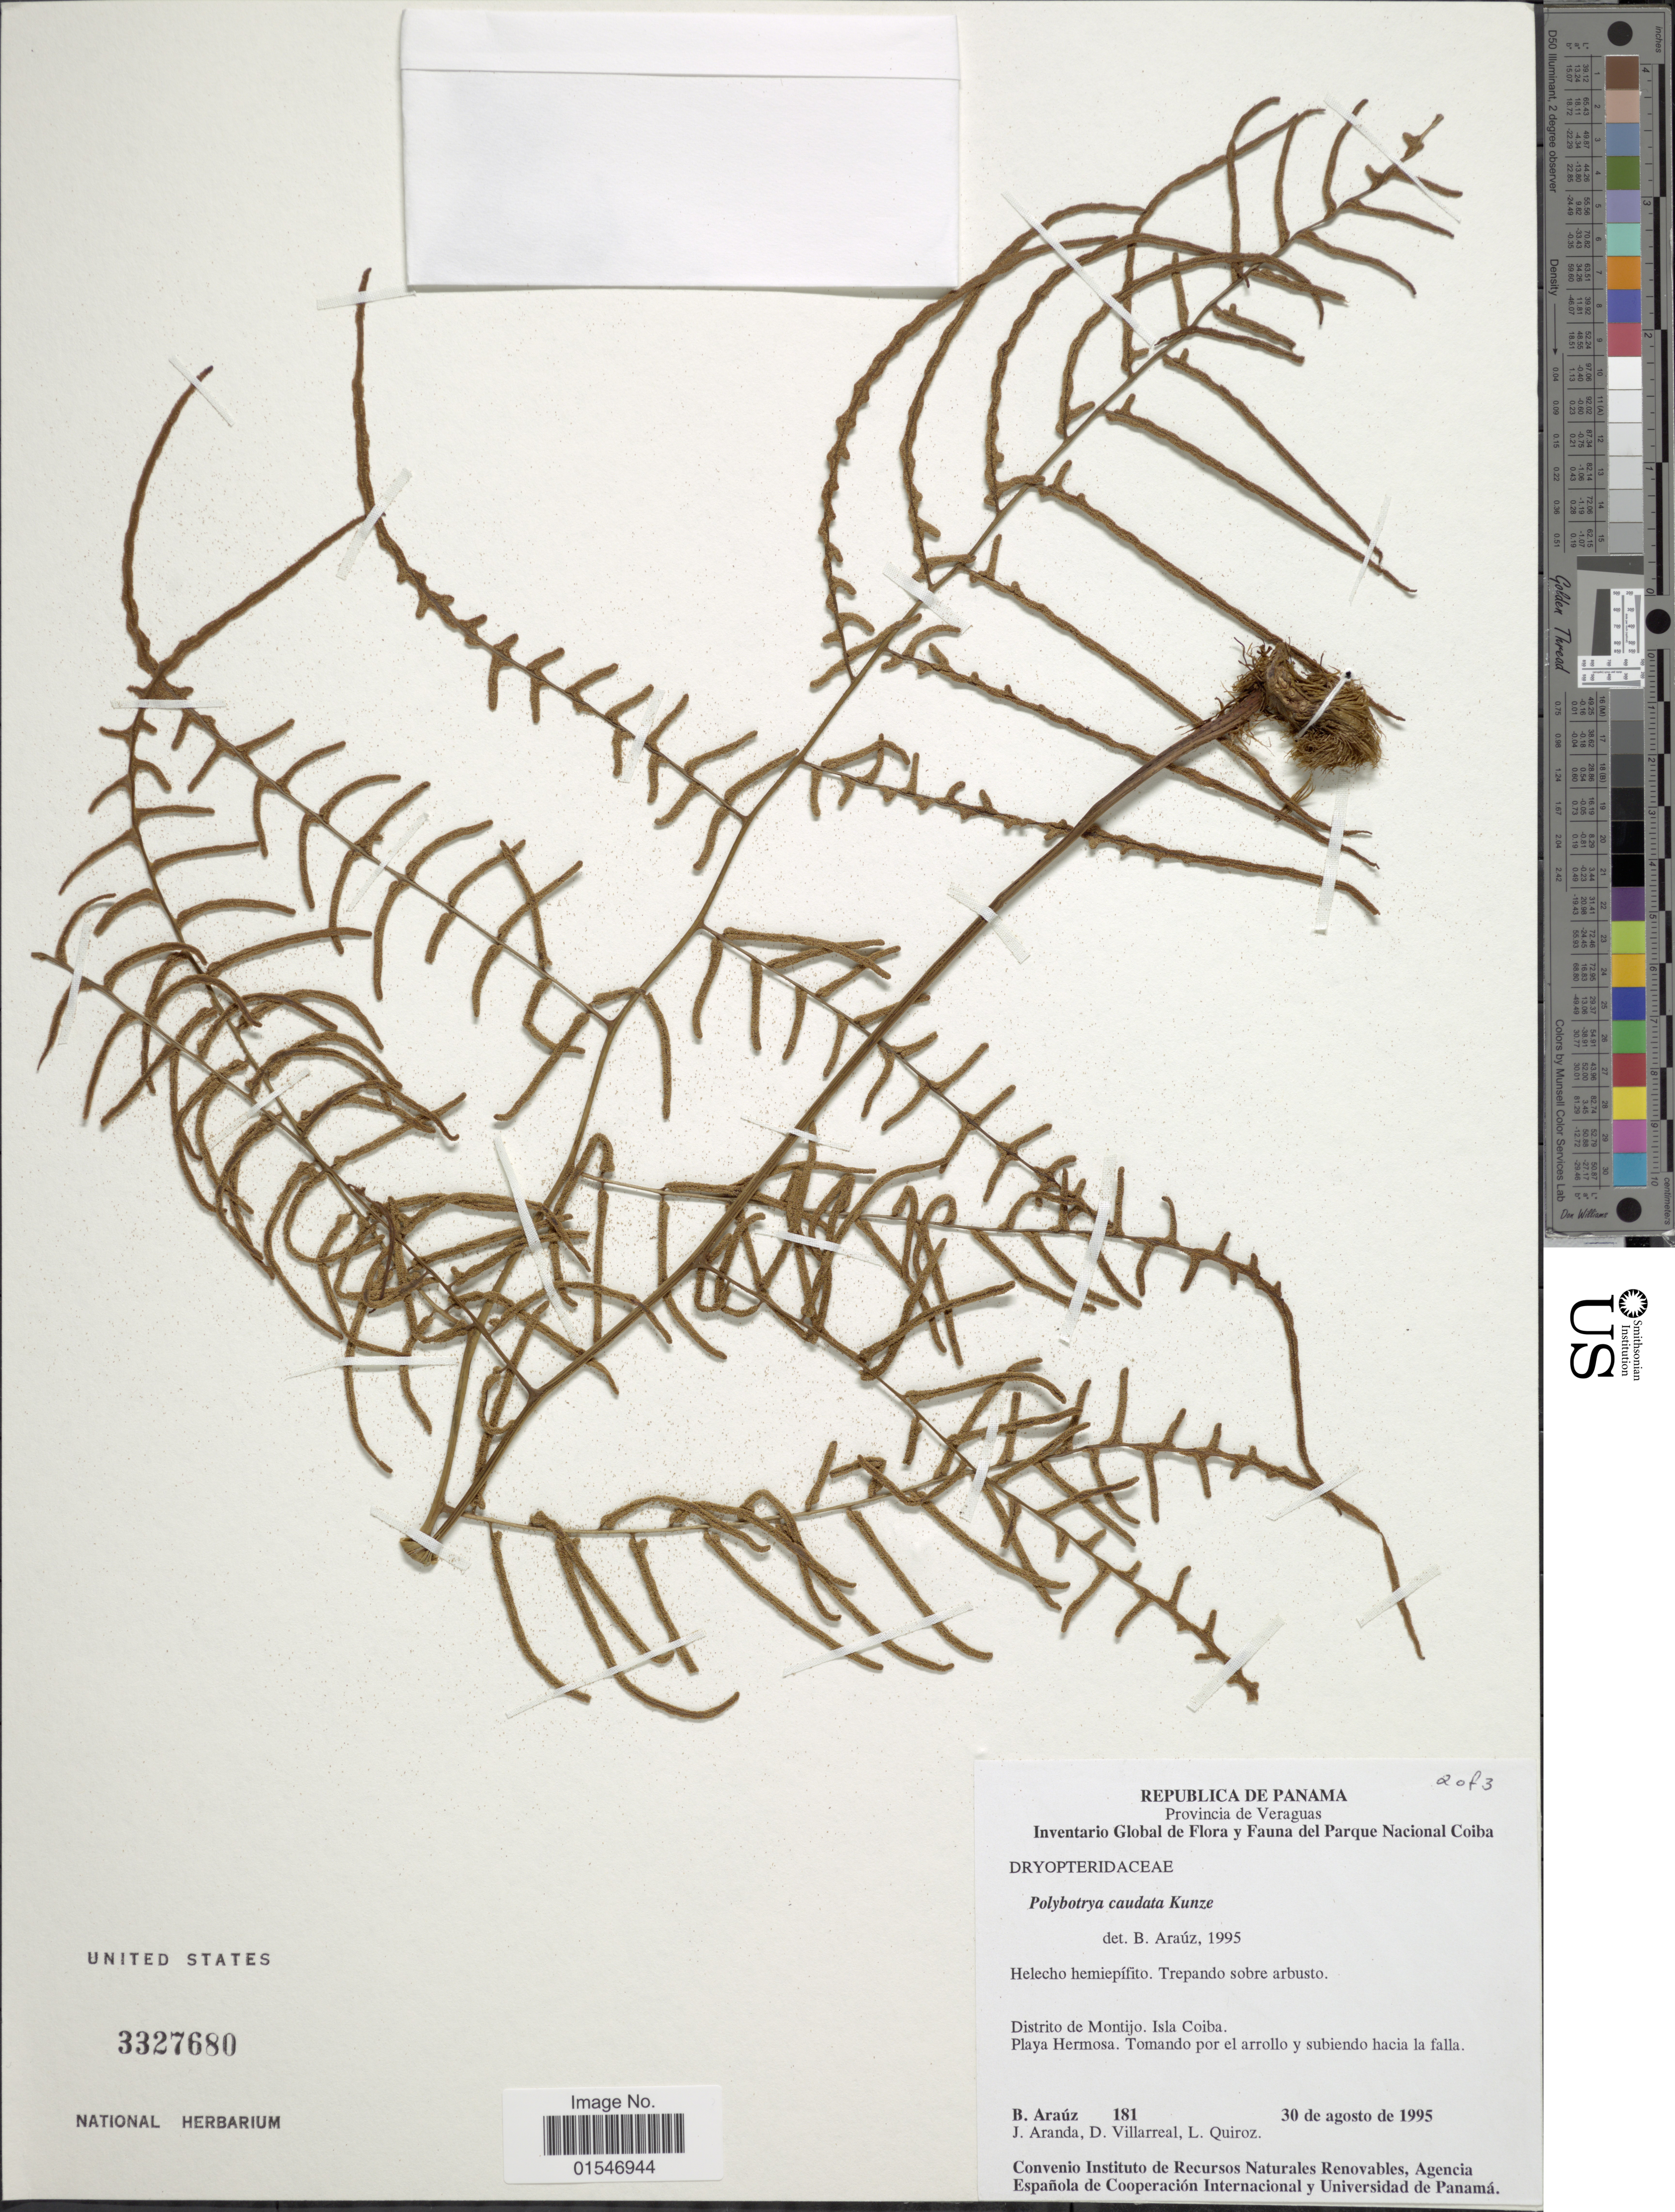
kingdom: Plantae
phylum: Tracheophyta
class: Polypodiopsida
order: Polypodiales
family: Dryopteridaceae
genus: Polybotrya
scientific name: Polybotrya caudata f. caudata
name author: Kunze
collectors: B. Araúz, J. Aranda, D. Villarreal & L. Quiroz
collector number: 181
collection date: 1995-08-30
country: Panama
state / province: Veraguas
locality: Republica de Panama, Provincia de Verguas. Distrito de Montijo. Isla Coiba. Playa Hermosa.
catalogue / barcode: US 3327680